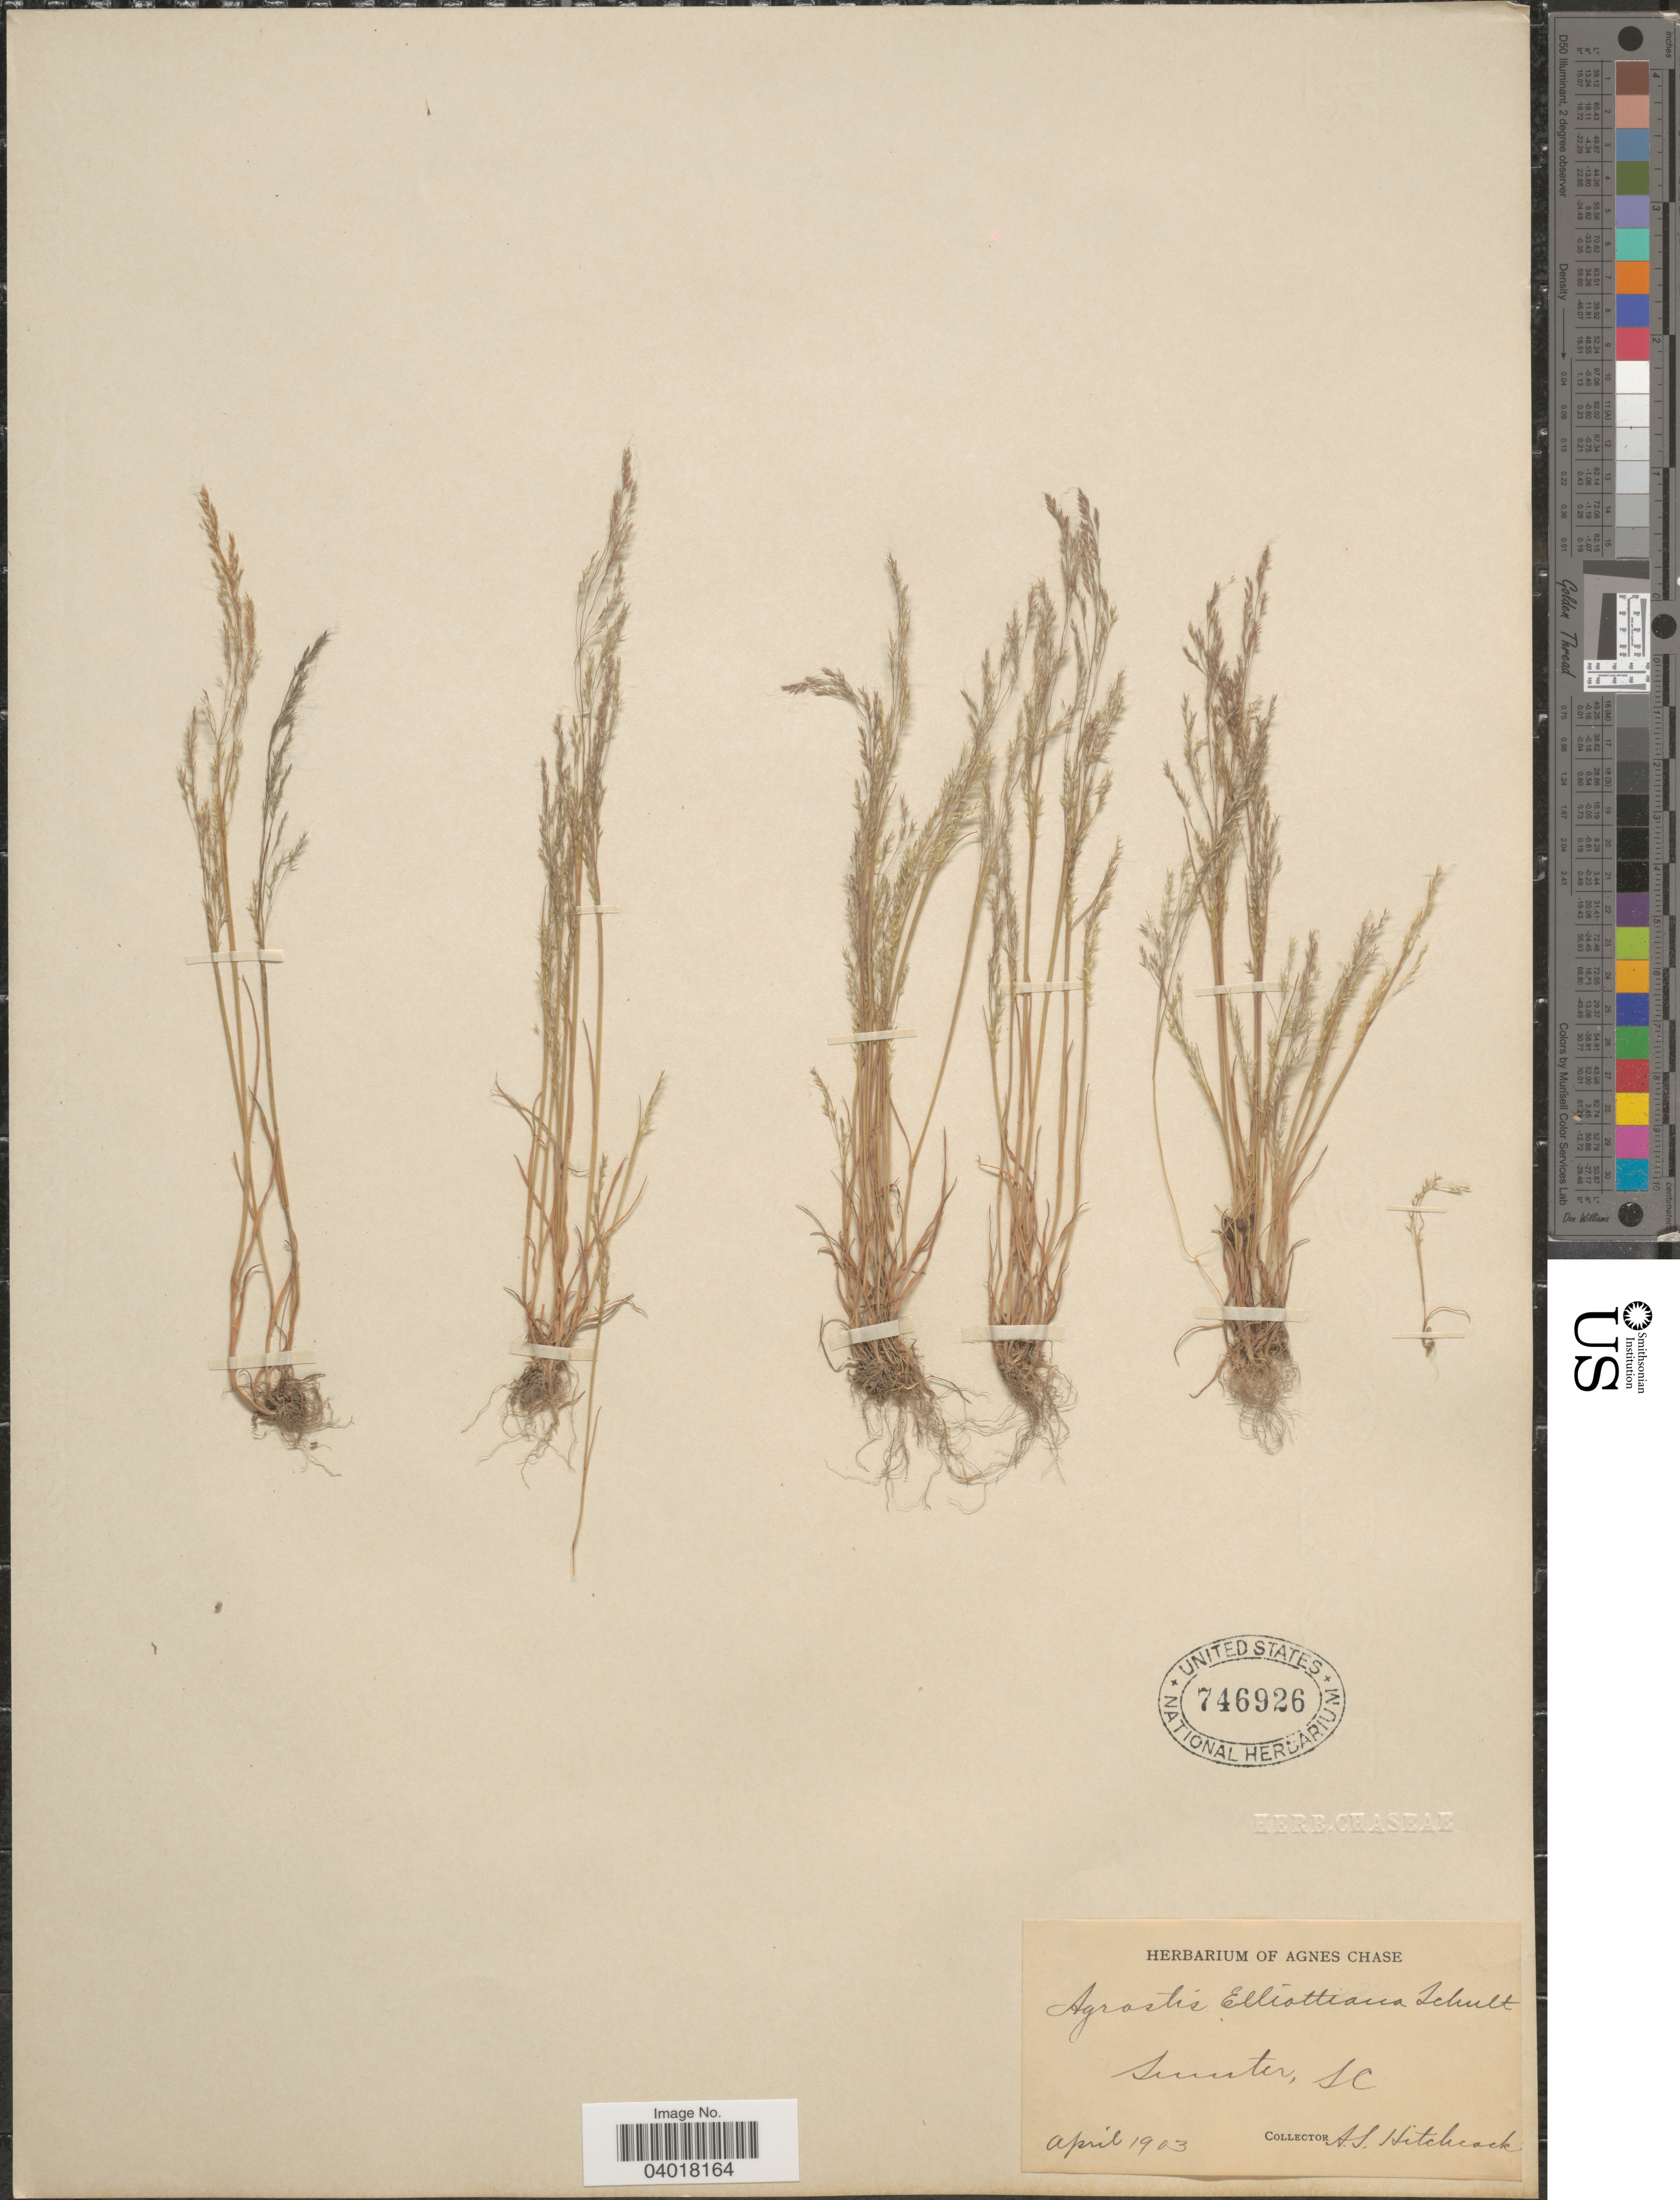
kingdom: Plantae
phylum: Tracheophyta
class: Liliopsida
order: Poales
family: Poaceae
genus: Agrostis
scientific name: Agrostis elliottiana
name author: Schult.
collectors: A. S. Hitchcock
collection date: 1903-04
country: United States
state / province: South Carolina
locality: Sumter.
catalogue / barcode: US 746926